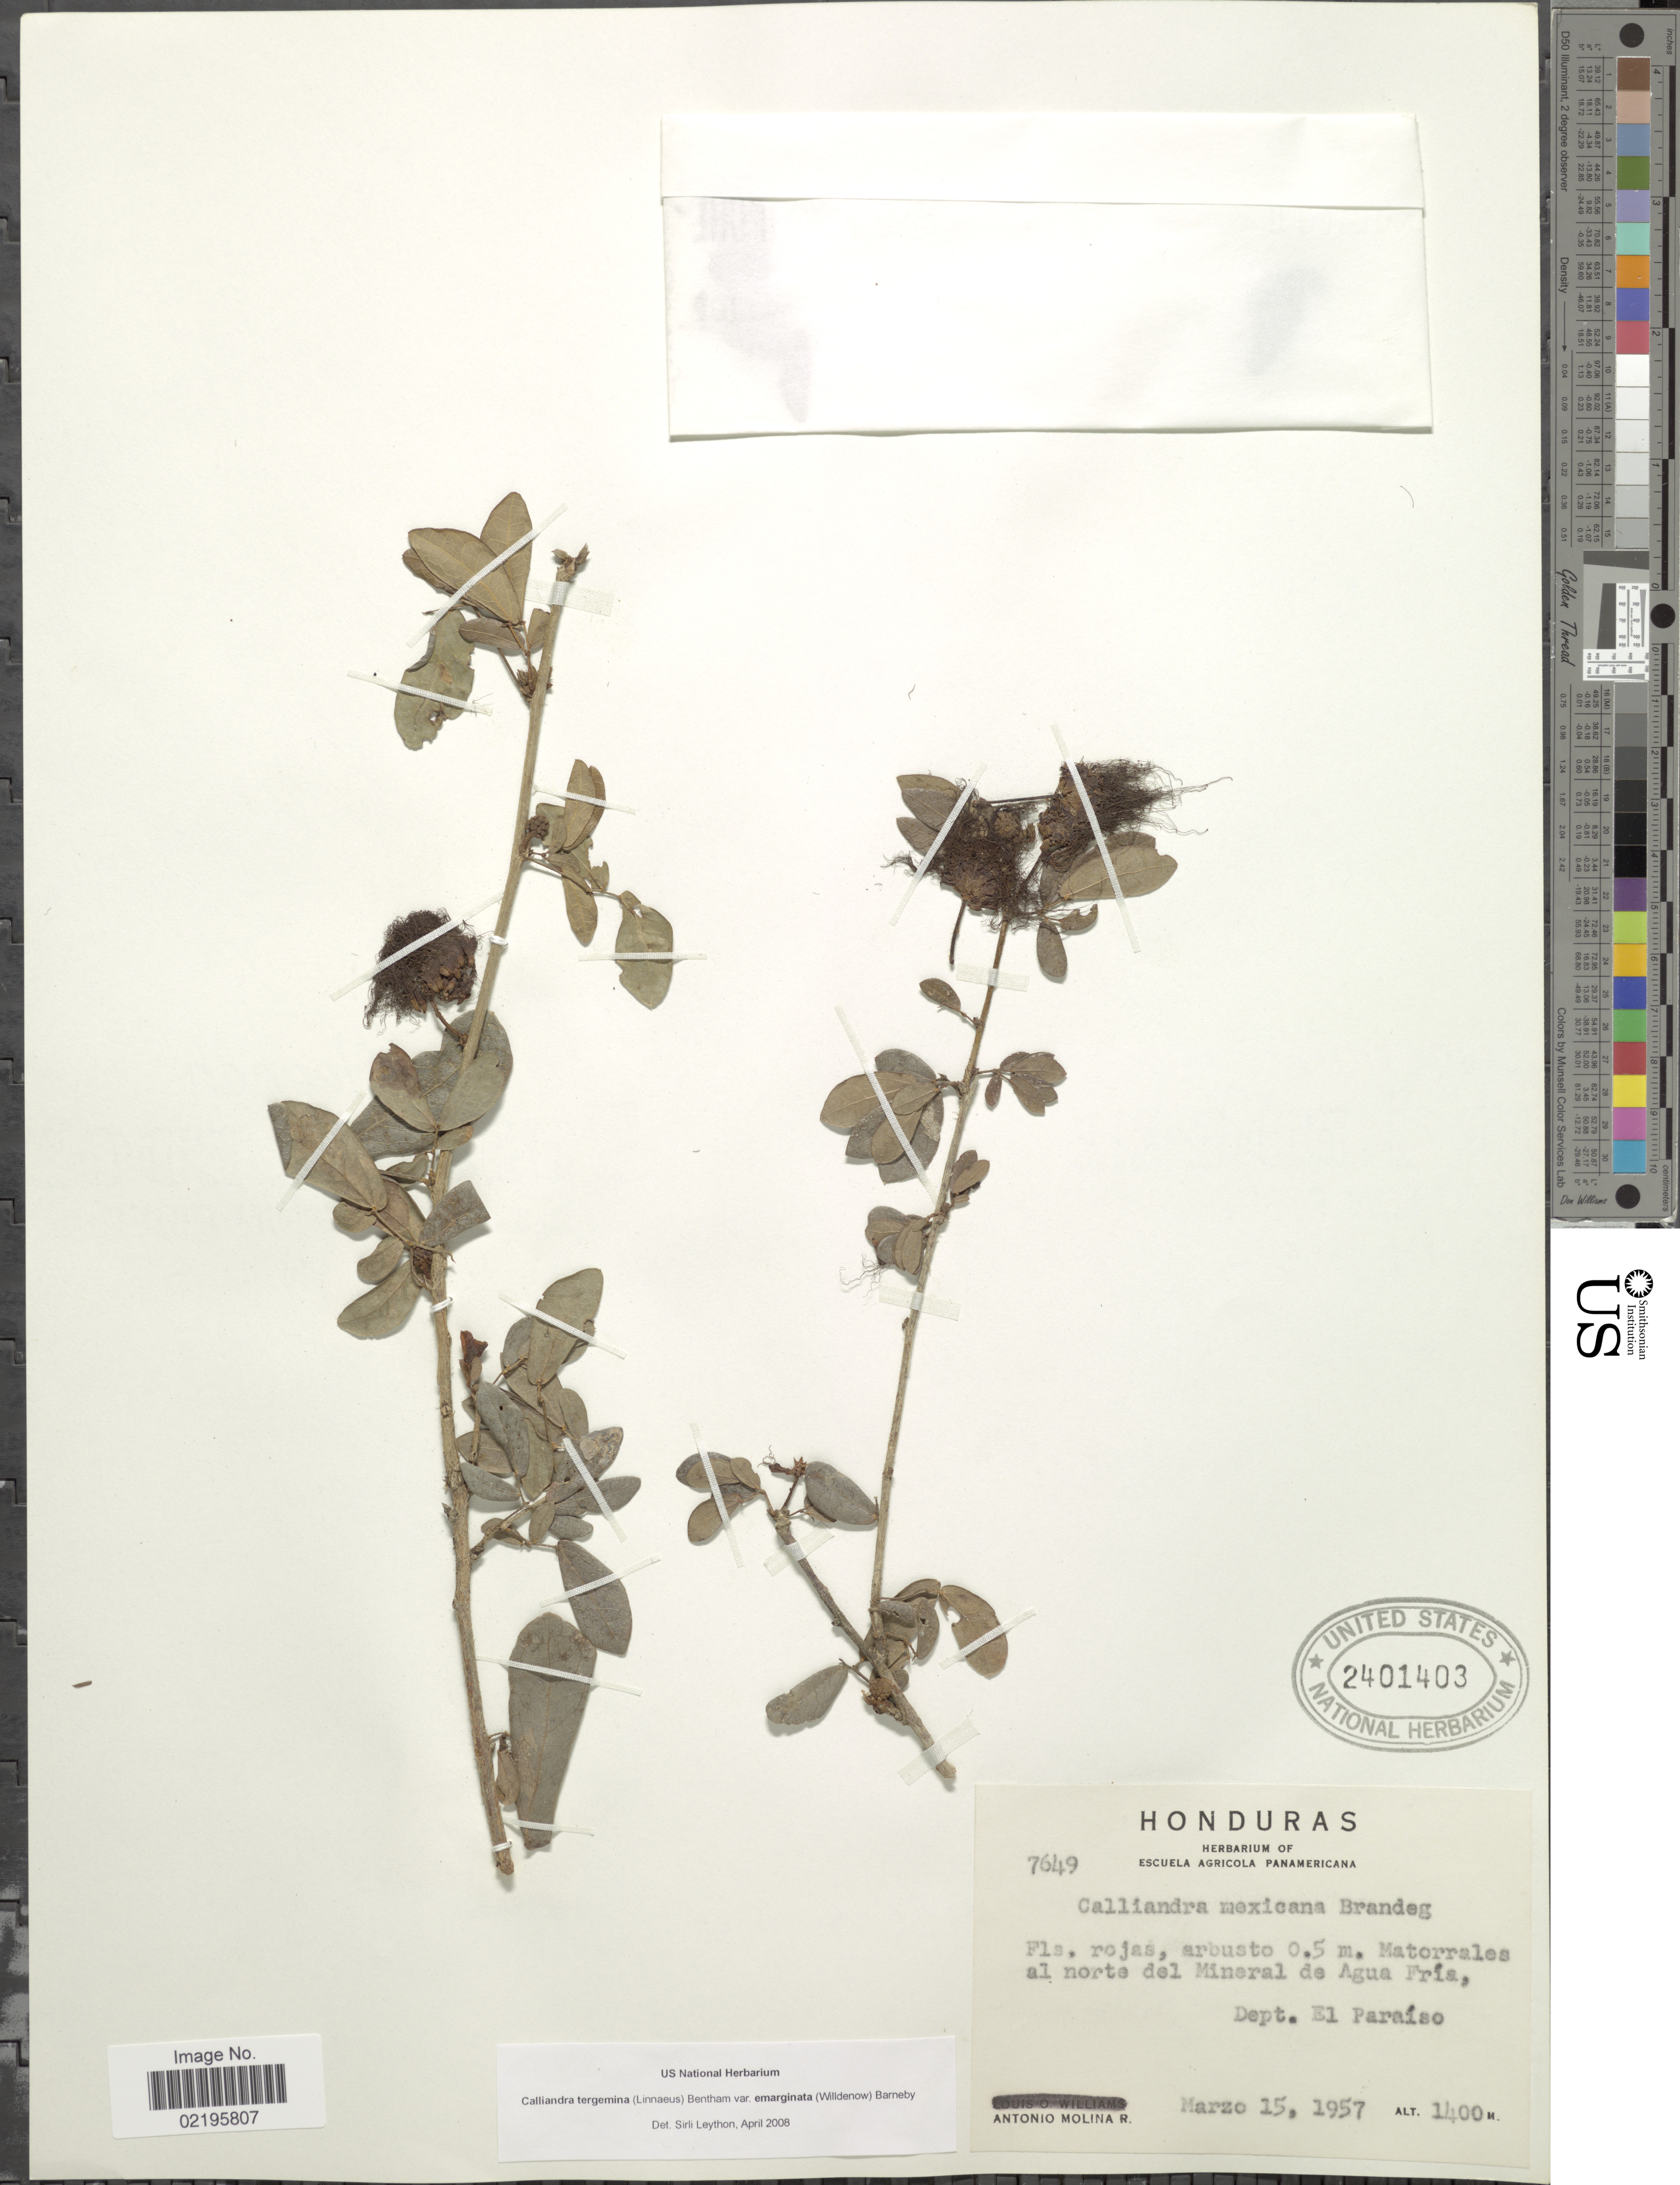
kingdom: Plantae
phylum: Tracheophyta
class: Magnoliopsida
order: Fabales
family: Fabaceae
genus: Calliandra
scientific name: Calliandra tergemina var. emarginata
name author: (Willd.) Barneby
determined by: Leython, S.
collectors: A. Molina R.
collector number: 7649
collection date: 1957-03-15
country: Honduras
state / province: El Paraíso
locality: Matorrales al norte del Mineral de Agua Fria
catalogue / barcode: US 2401403